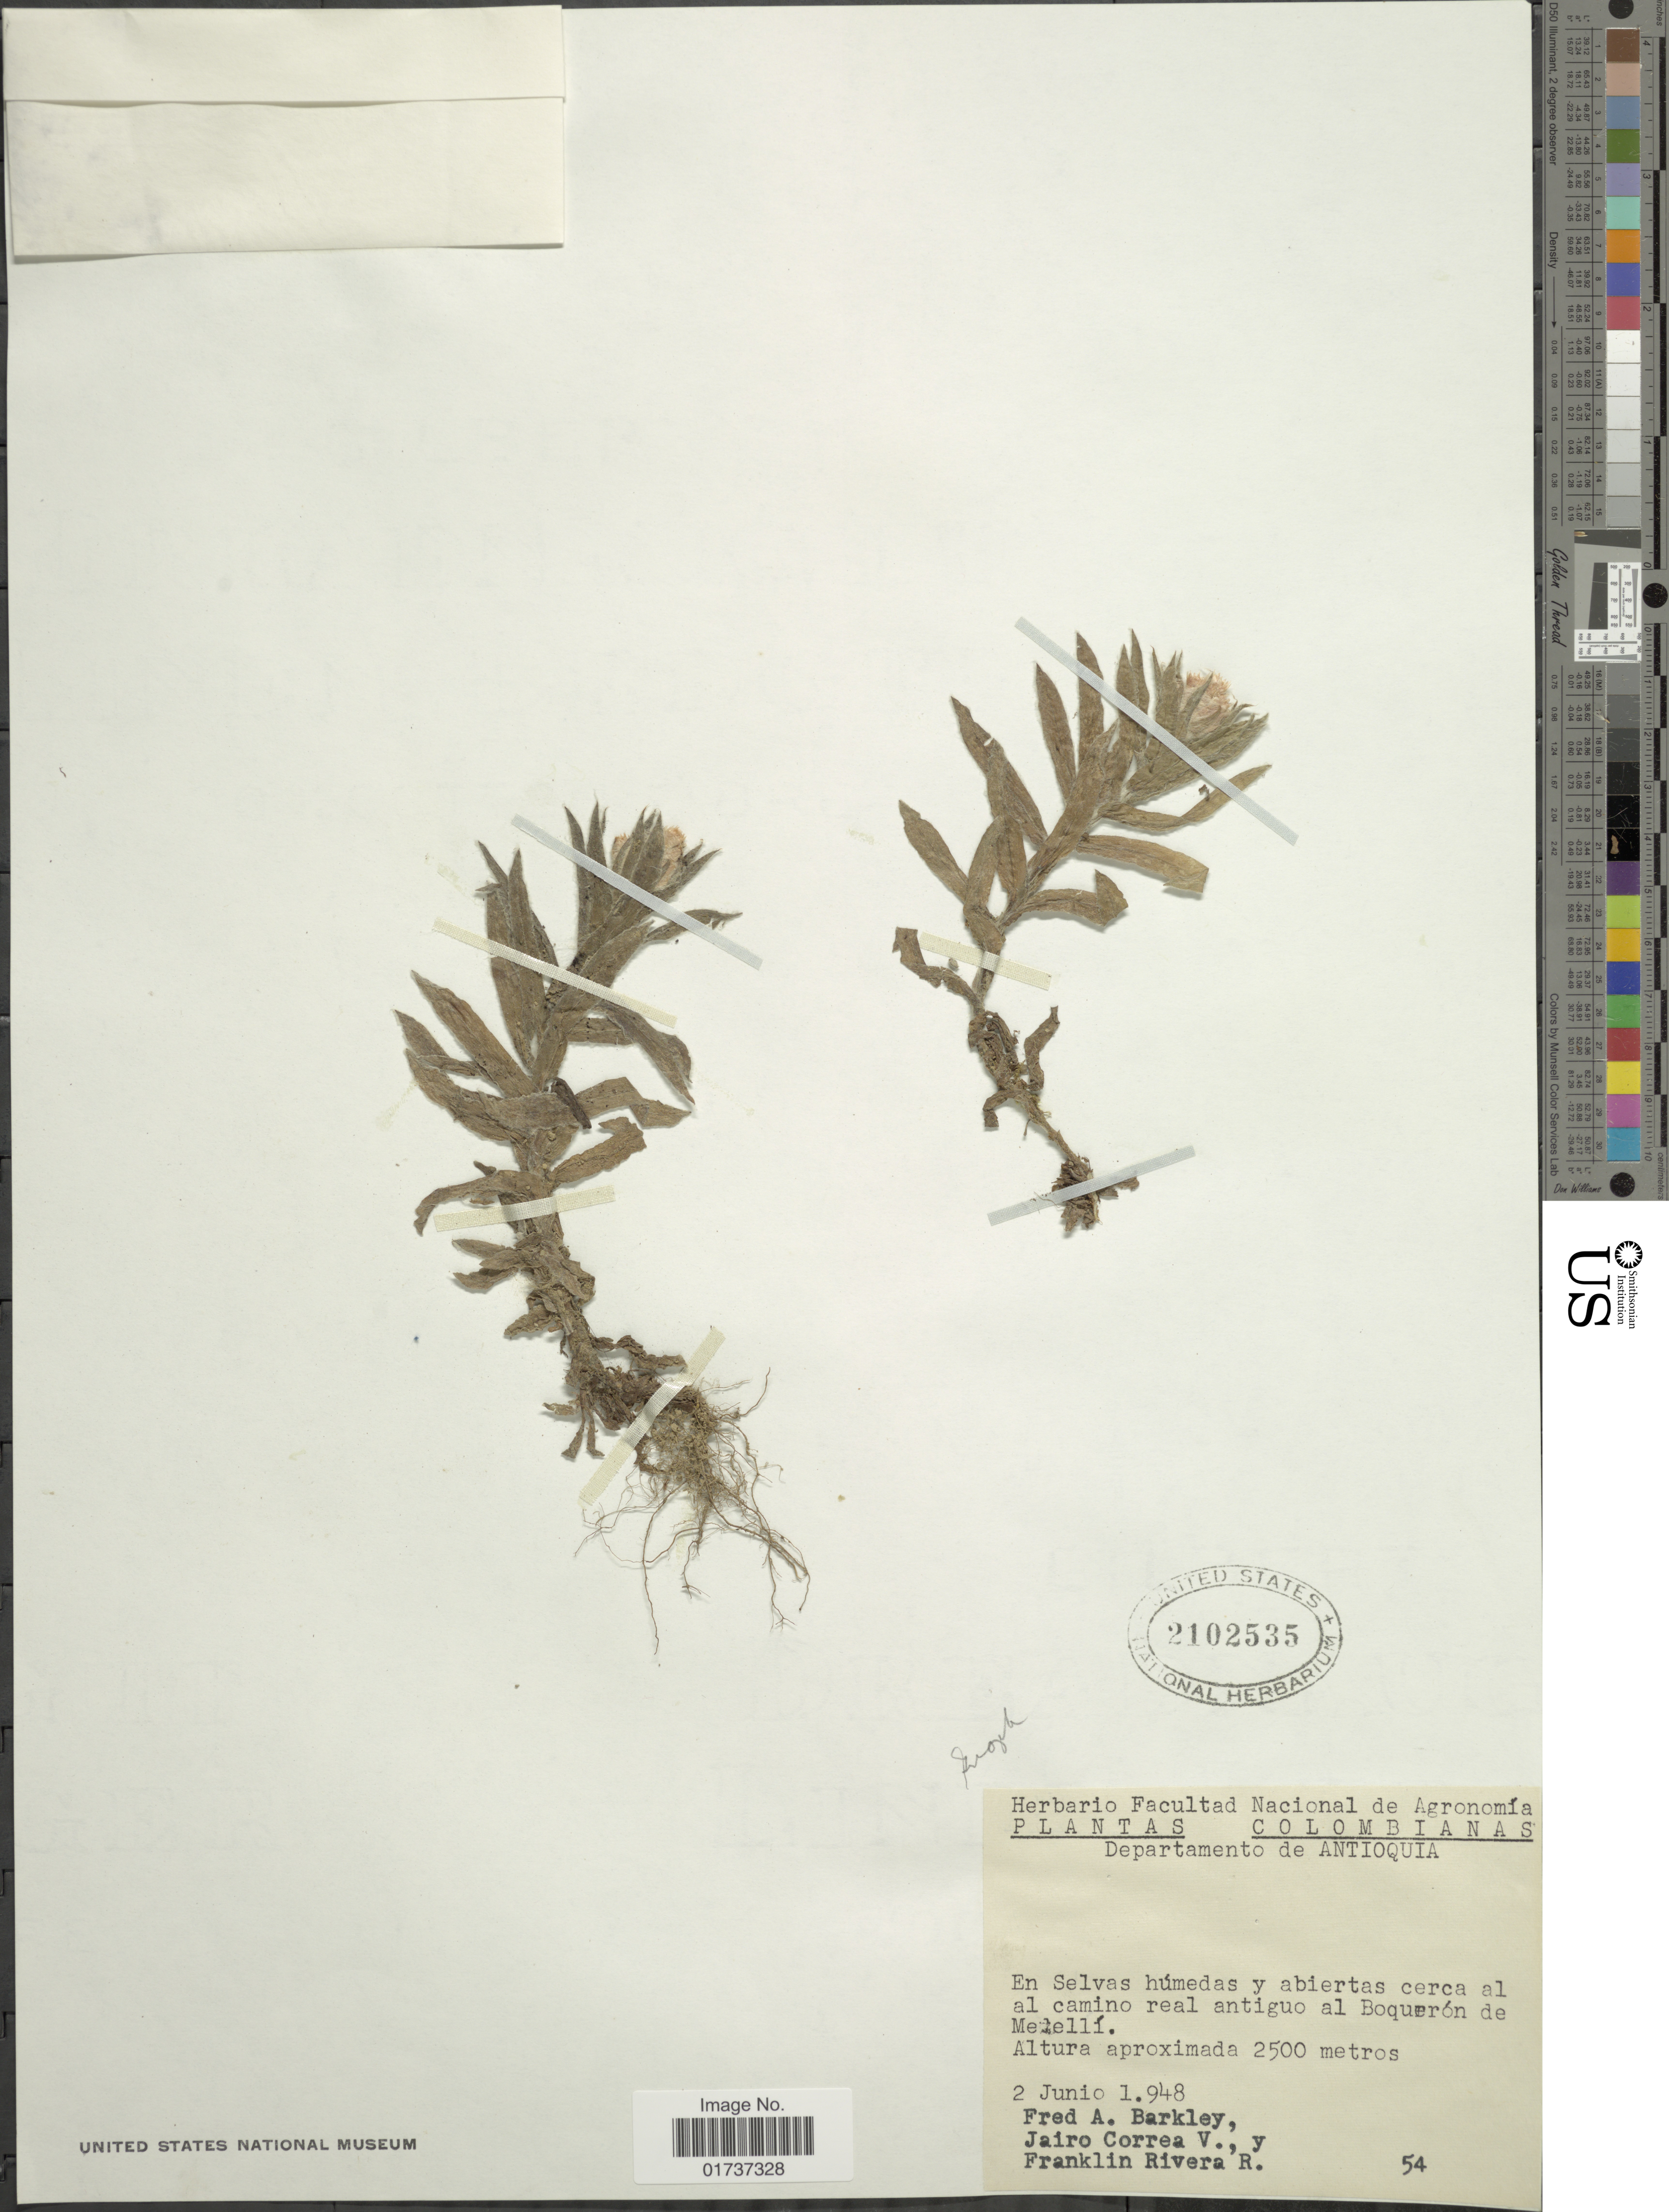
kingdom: Plantae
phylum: Tracheophyta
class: Magnoliopsida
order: Asterales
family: Asteraceae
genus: Gnaphalium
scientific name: Gnaphalium sp.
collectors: F. A. Barkley, J. Correa & F. Rivera R.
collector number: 54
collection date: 1948-06-02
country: Colombia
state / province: Antioquia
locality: Departamento de Antioquia, En selvas húmedas y abiertas cerca el al camino real antiguo al Boquer;on de Melellí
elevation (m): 2500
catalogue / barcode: US 2102535